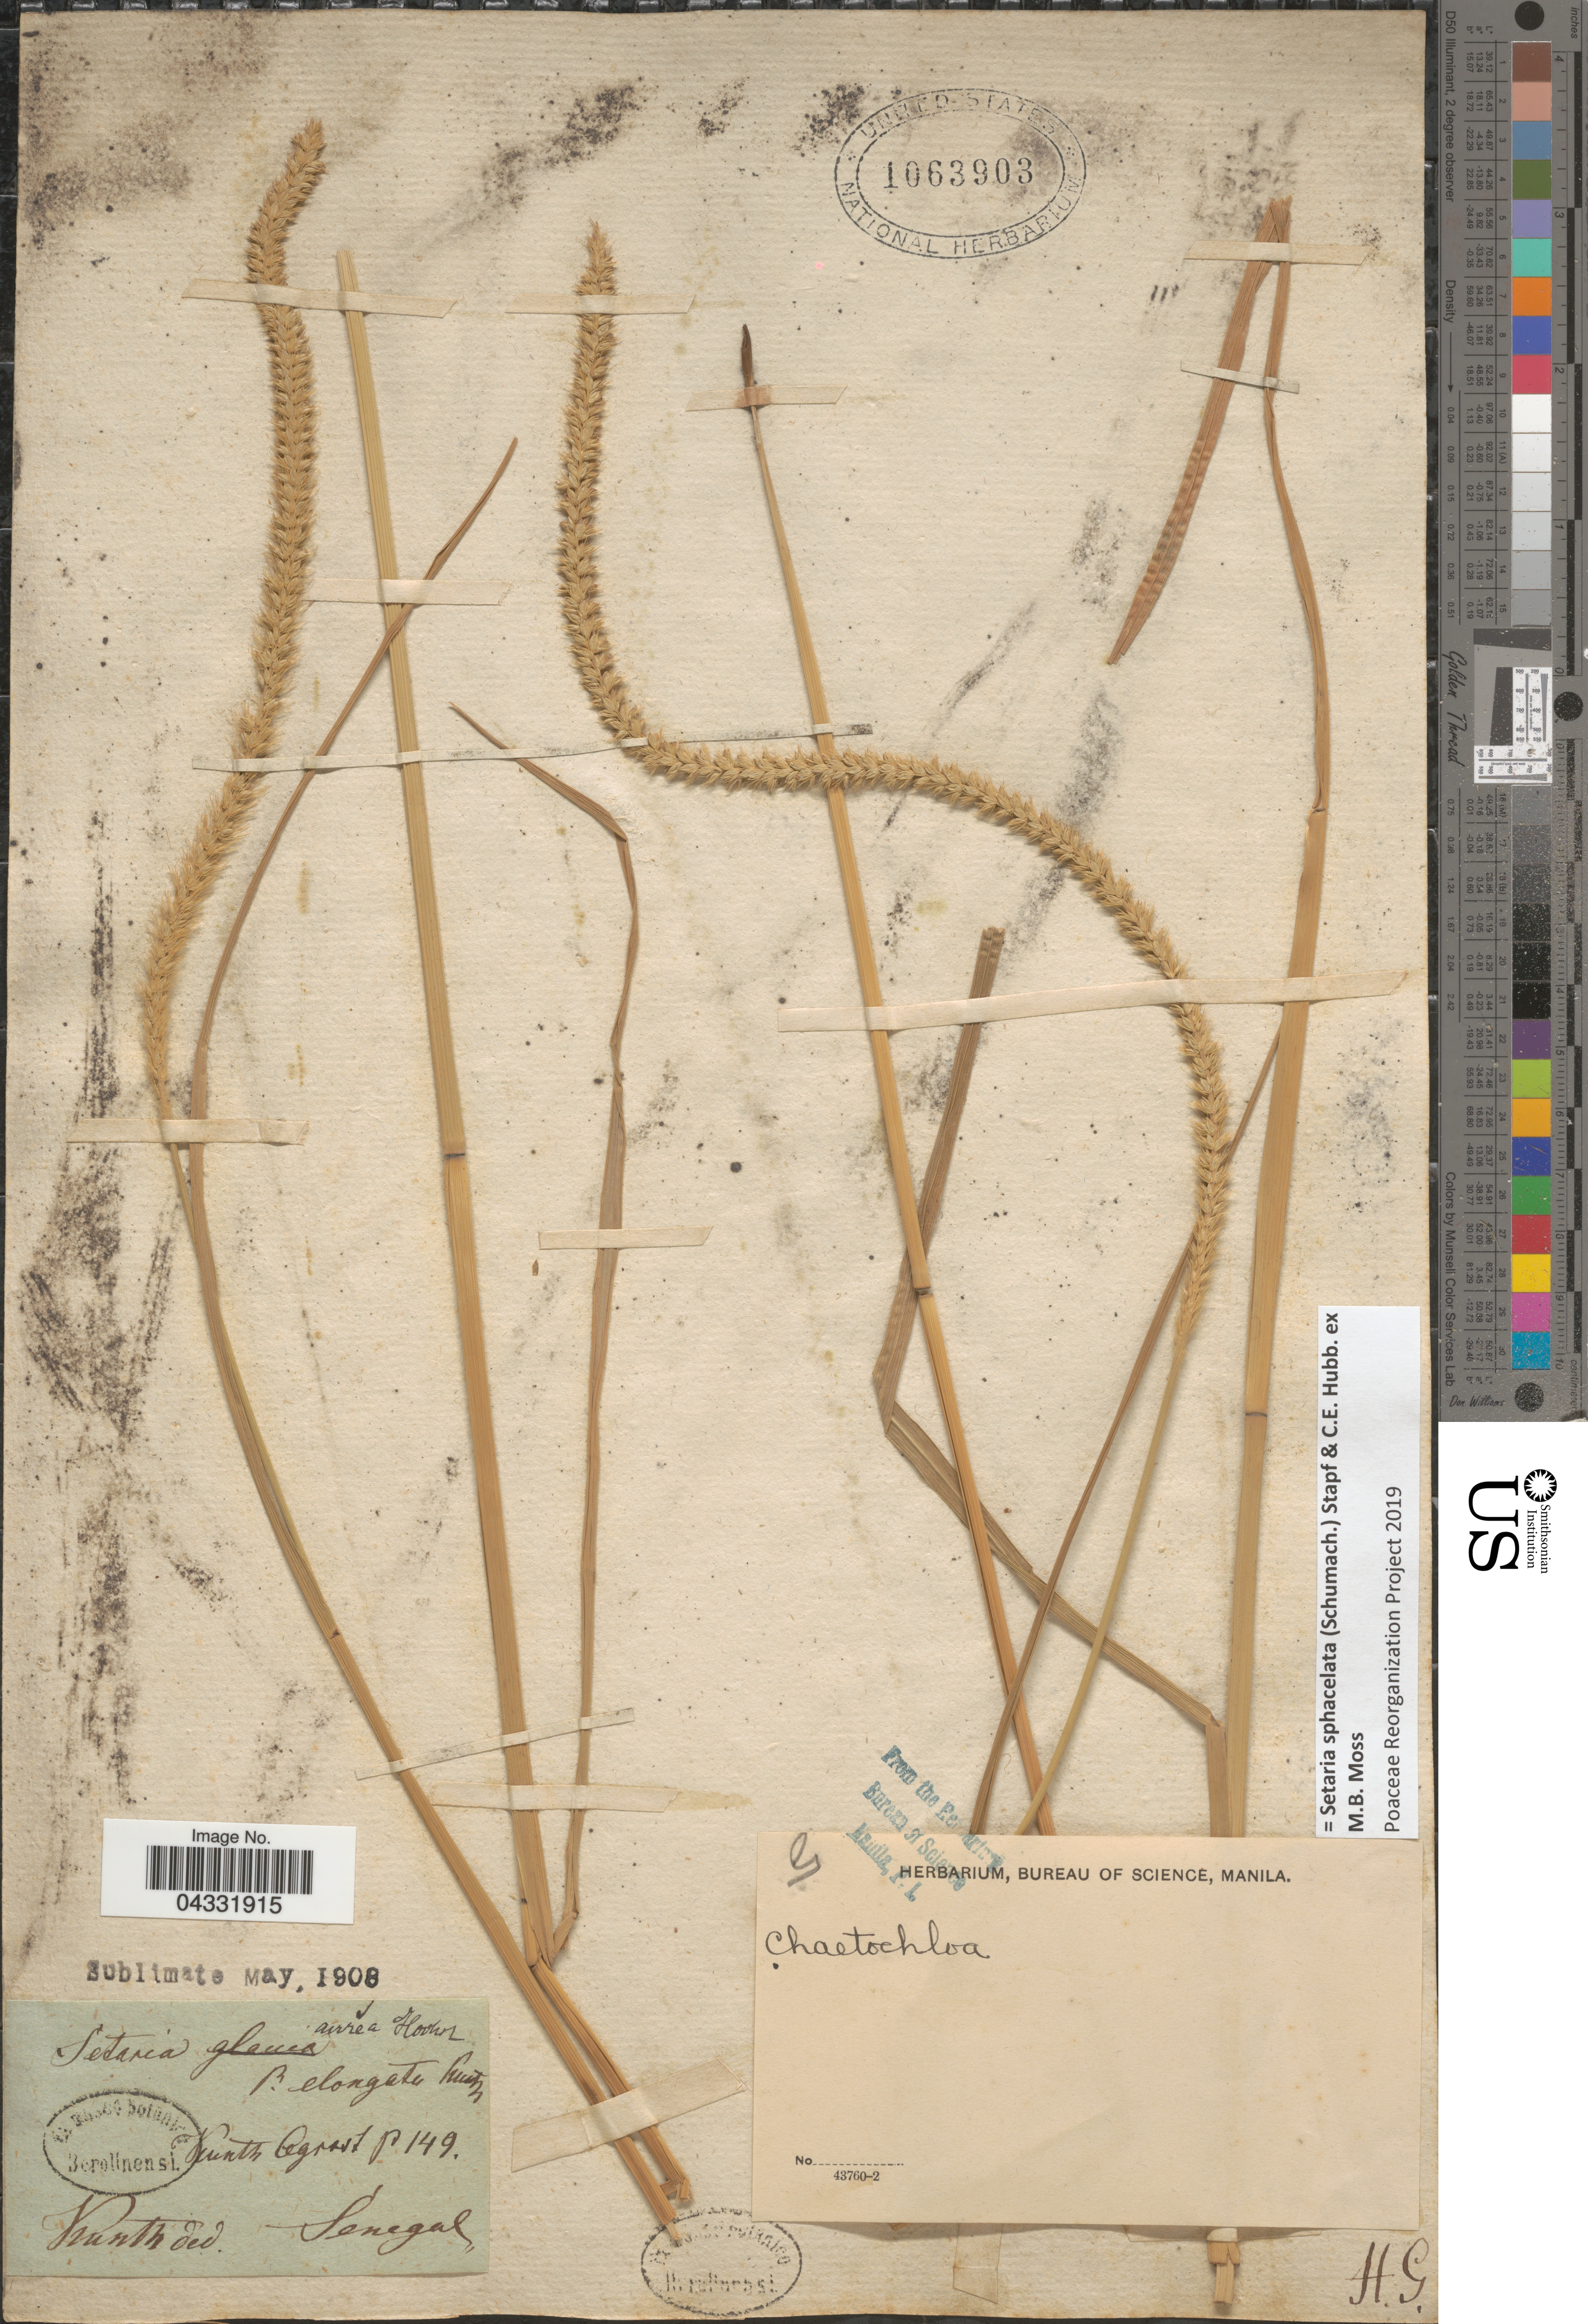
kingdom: Plantae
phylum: Tracheophyta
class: Liliopsida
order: Poales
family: Poaceae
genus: Setaria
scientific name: Setaria sphacelata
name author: (Schumach.) Stapf & Hubb. ex Moss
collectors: Kunth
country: Senegal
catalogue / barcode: US 1063903